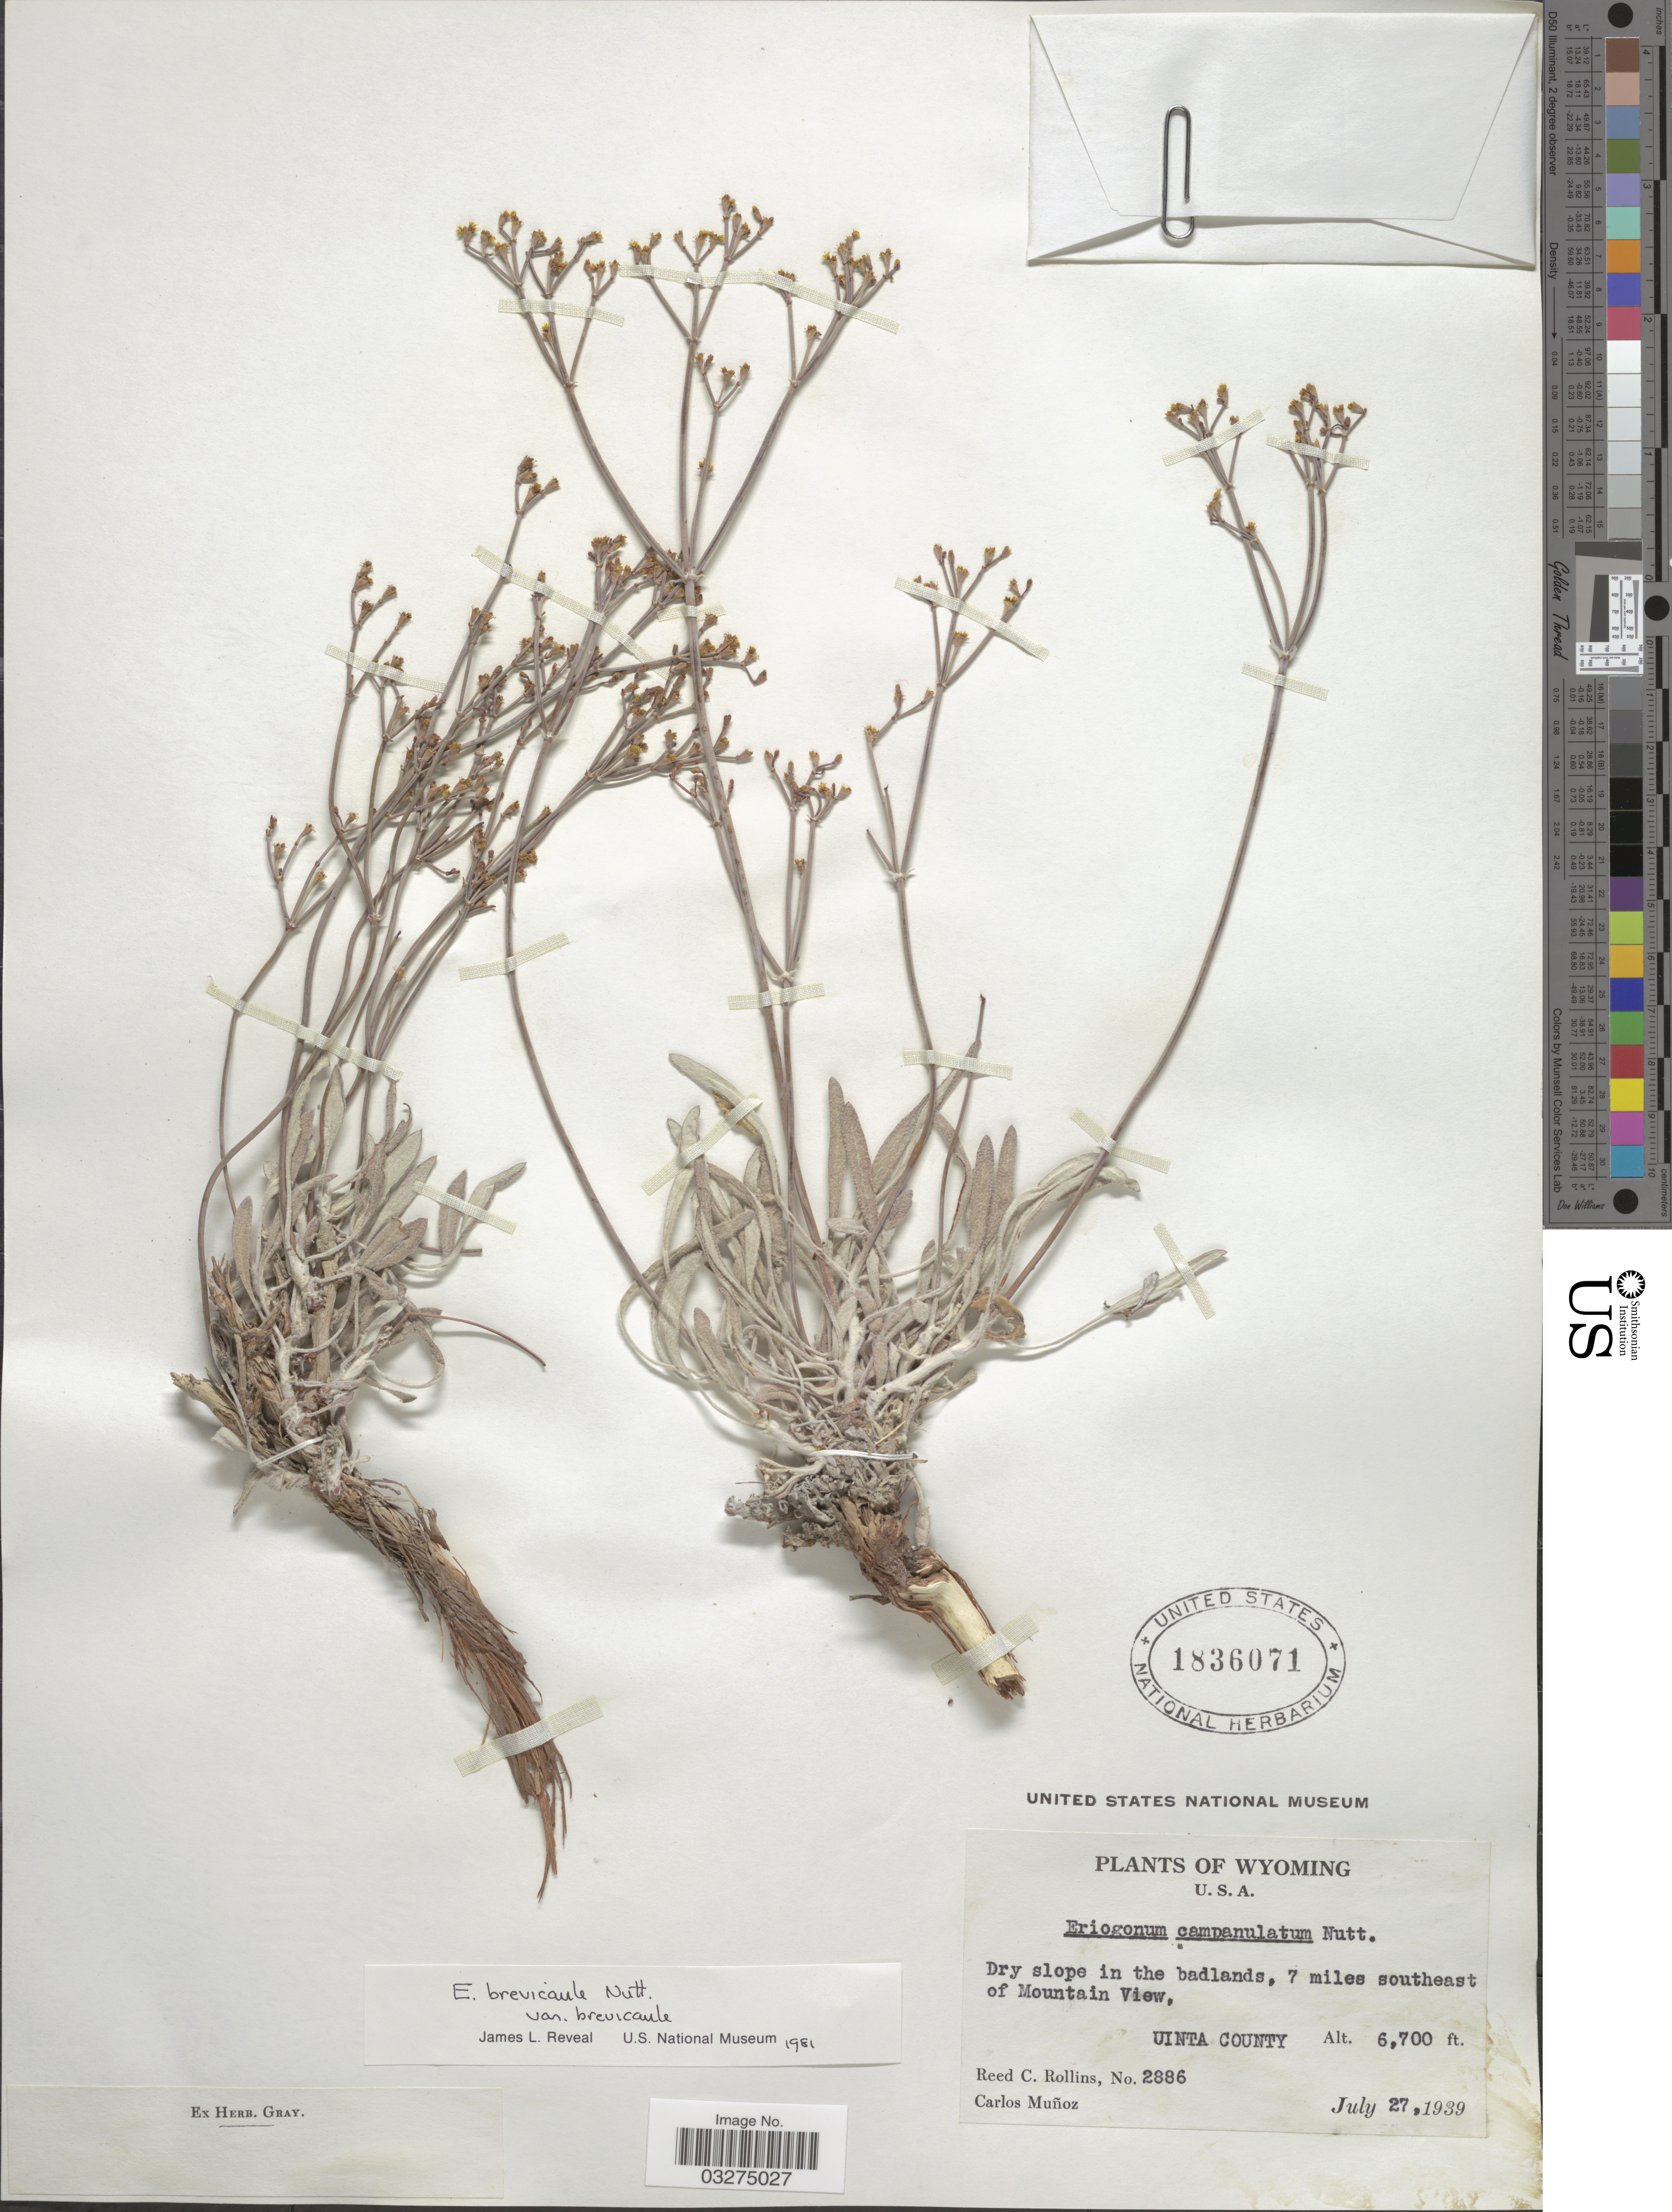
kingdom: Plantae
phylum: Tracheophyta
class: Magnoliopsida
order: Caryophyllales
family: Polygonaceae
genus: Eriogonum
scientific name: Eriogonum brevicaule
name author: Nutt.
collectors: R. C. Rollins & C. Muñoz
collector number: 2886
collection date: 1939-07-27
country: United States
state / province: Wyoming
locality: U.S.A. 7 miles southeast of Mountain View, Uinta County.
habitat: dry slope in the Badlands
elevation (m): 2042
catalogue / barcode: US 1836071